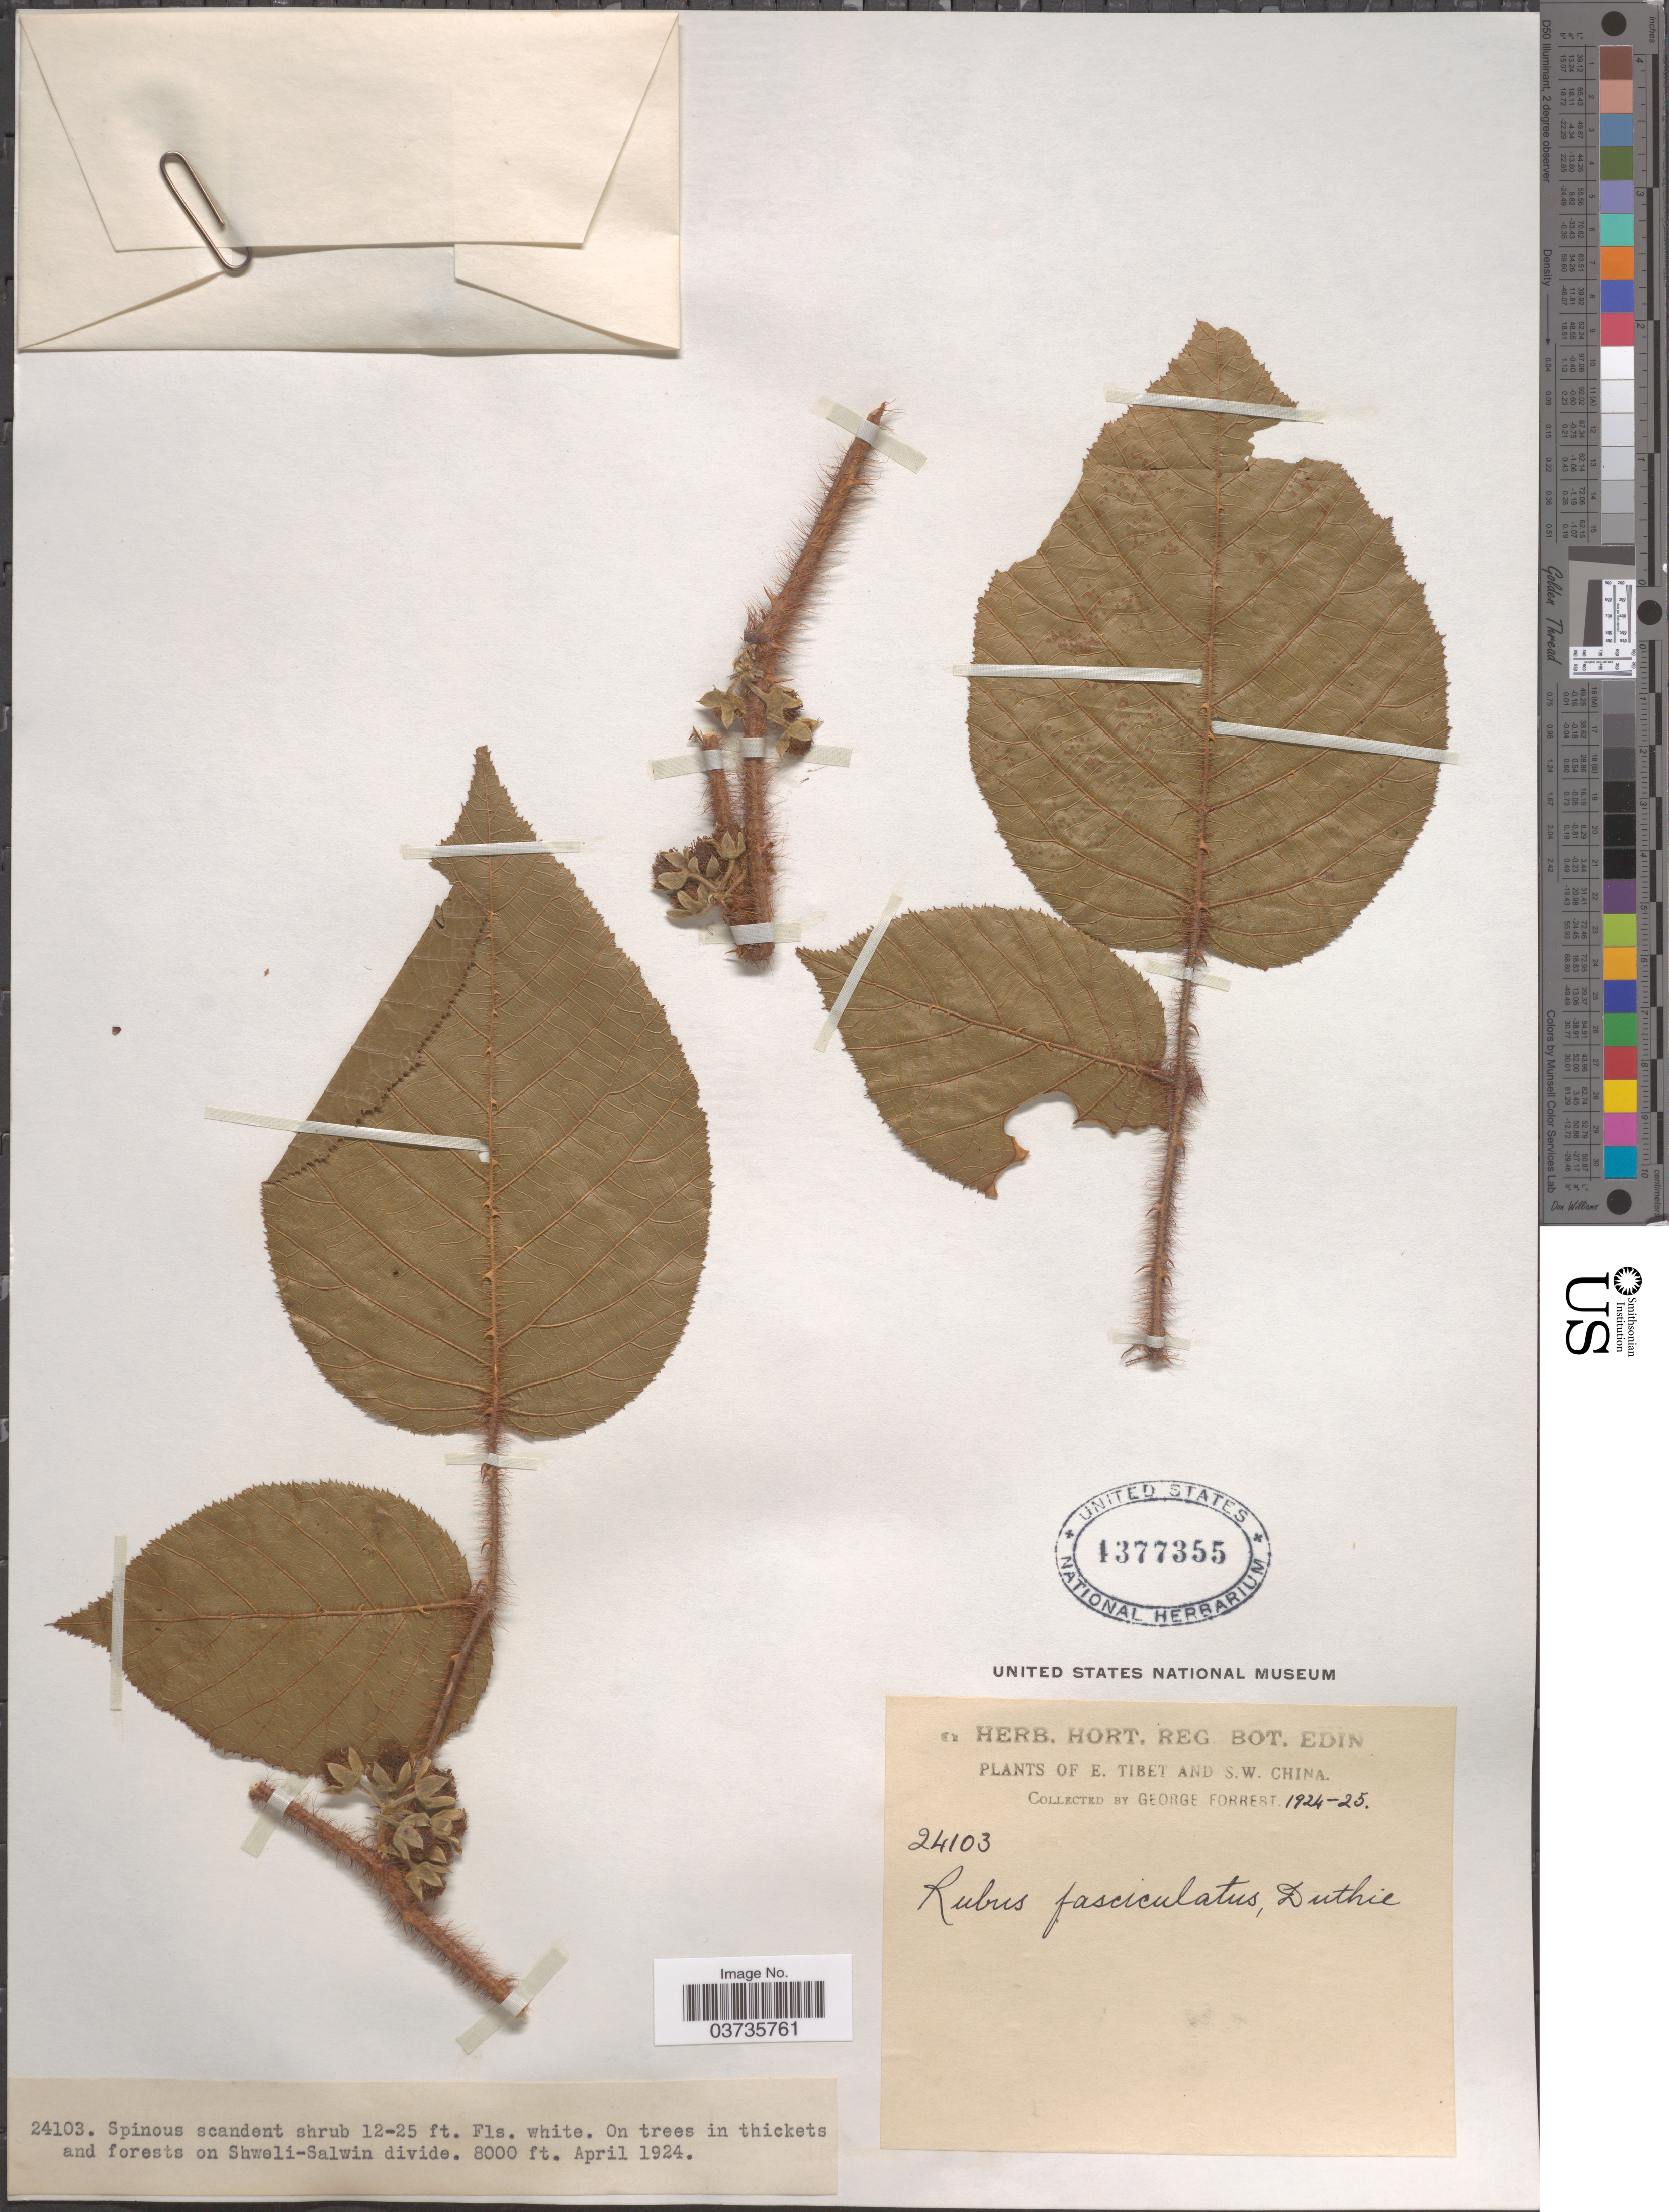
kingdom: Plantae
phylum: Tracheophyta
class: Magnoliopsida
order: Rosales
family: Rosaceae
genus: Rubus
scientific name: Rubus fasciculatus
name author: P.J. Müll.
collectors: G. Forrest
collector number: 24103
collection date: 1924-04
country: China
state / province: Xizang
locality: E. Tibet and S.W. China. On trees in thickets and forests on Shweli-Salwin divide.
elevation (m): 2438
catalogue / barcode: US 1377355